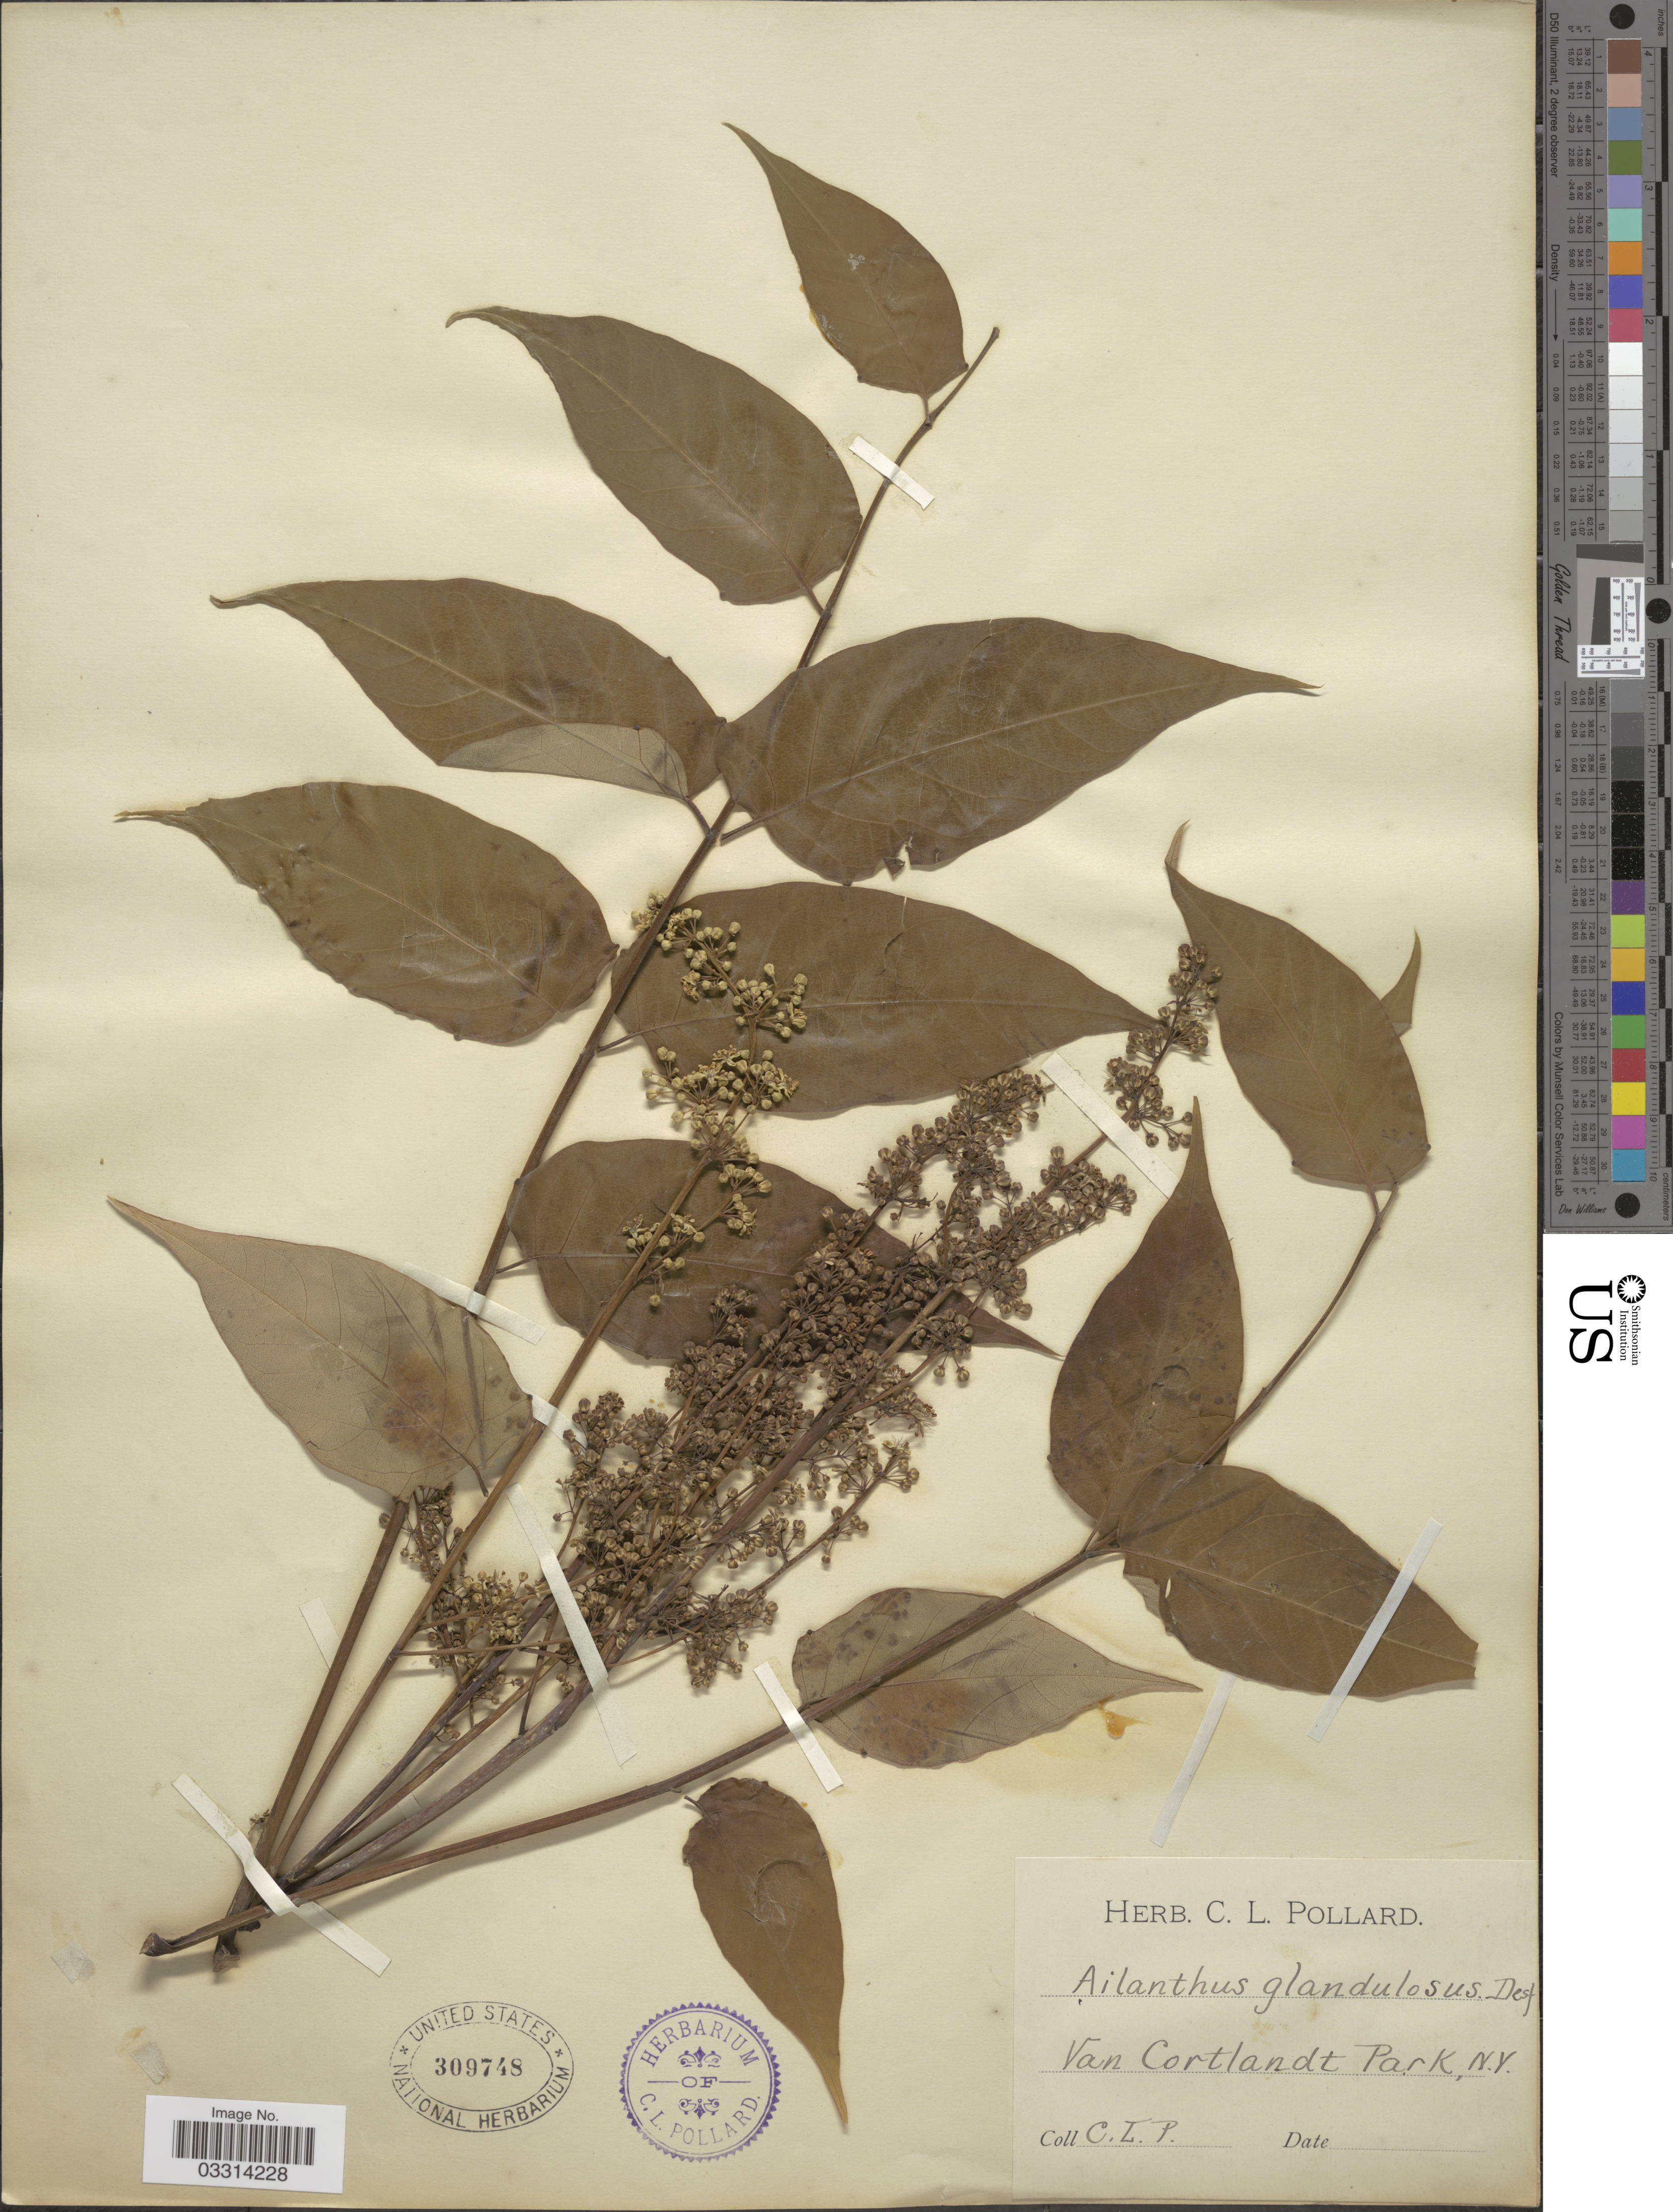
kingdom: Plantae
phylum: Tracheophyta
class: Magnoliopsida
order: Sapindales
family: Simaroubaceae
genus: Ailanthus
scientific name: Ailanthus glandulosa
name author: Desf.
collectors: C. L. Pollard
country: United States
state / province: New York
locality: Van Cortlandt Park.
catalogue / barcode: US 309748